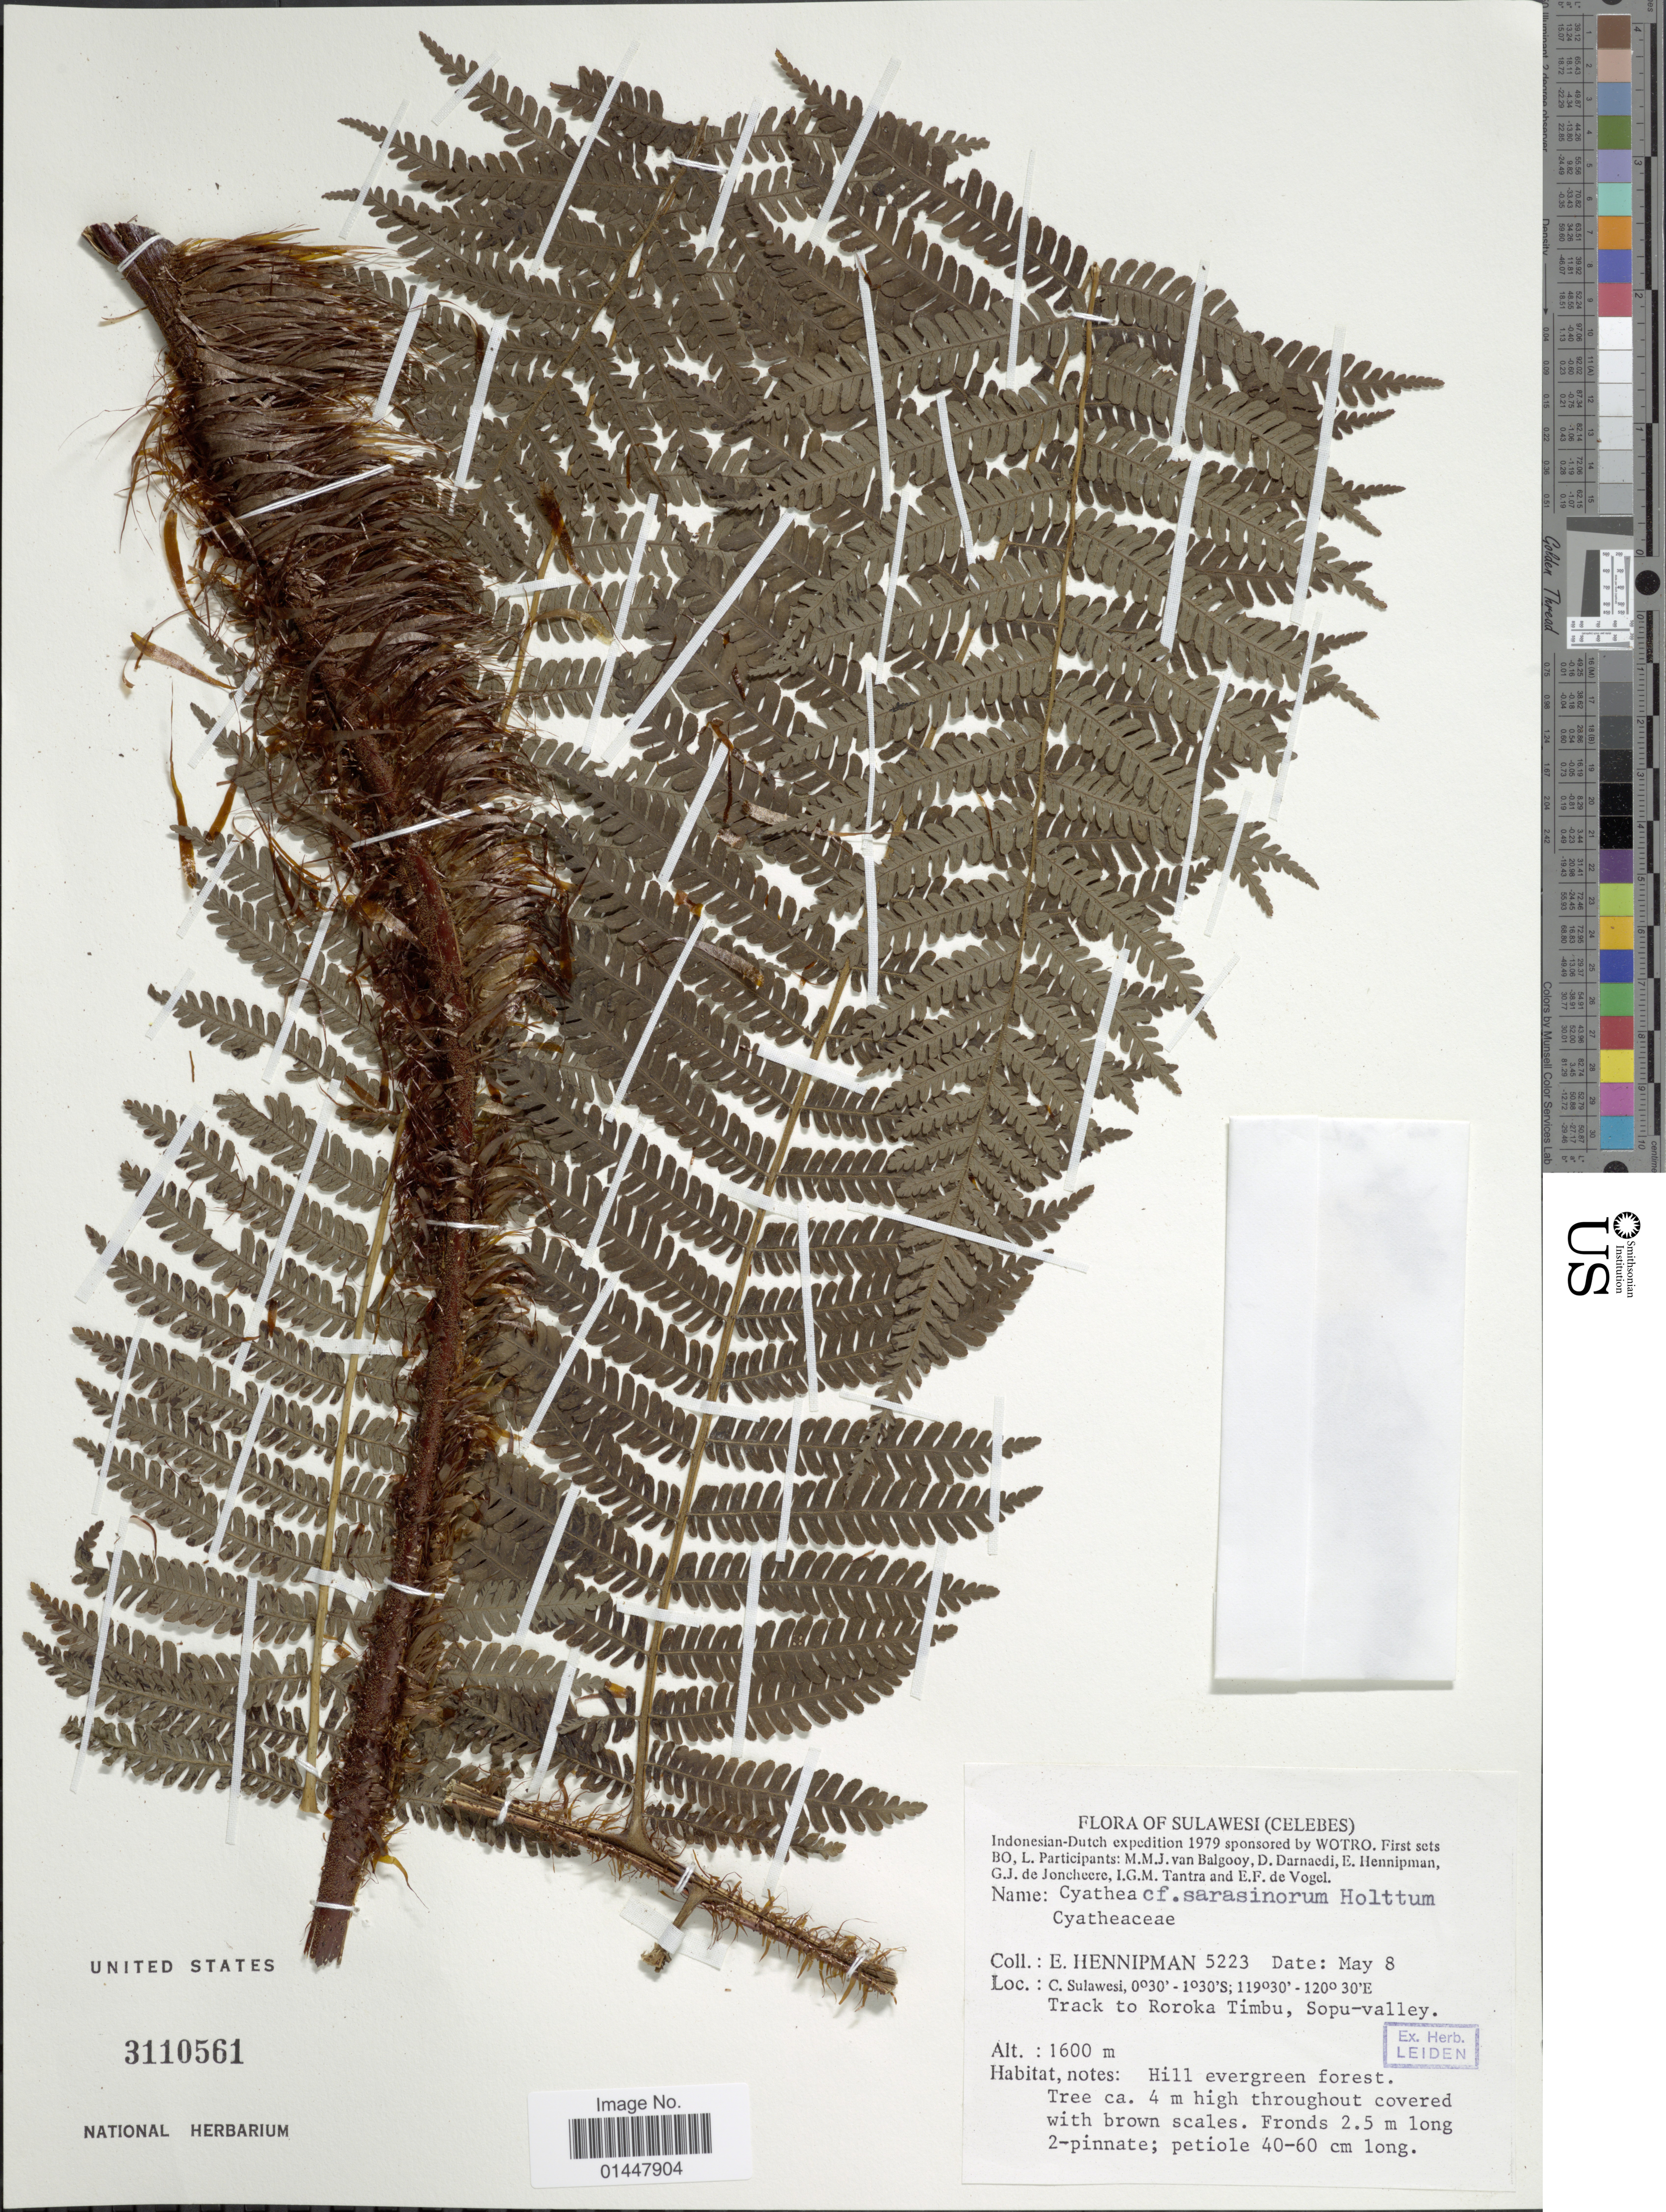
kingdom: Plantae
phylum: Tracheophyta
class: Polypodiopsida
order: Cyatheales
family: Cyatheaceae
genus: Sphaeropteris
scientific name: Sphaeropteris sarasinorum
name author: (Holttum) R.M. Tryon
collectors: E. Hennipman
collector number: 5223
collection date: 1979-05-08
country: Indonesia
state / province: Sulawesi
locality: Sulawesi(Celebes) C.Sulawesi, Track to Roroka Timbu, Sopu-valley Hill evergreen forest.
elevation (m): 1600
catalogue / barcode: US 3110561